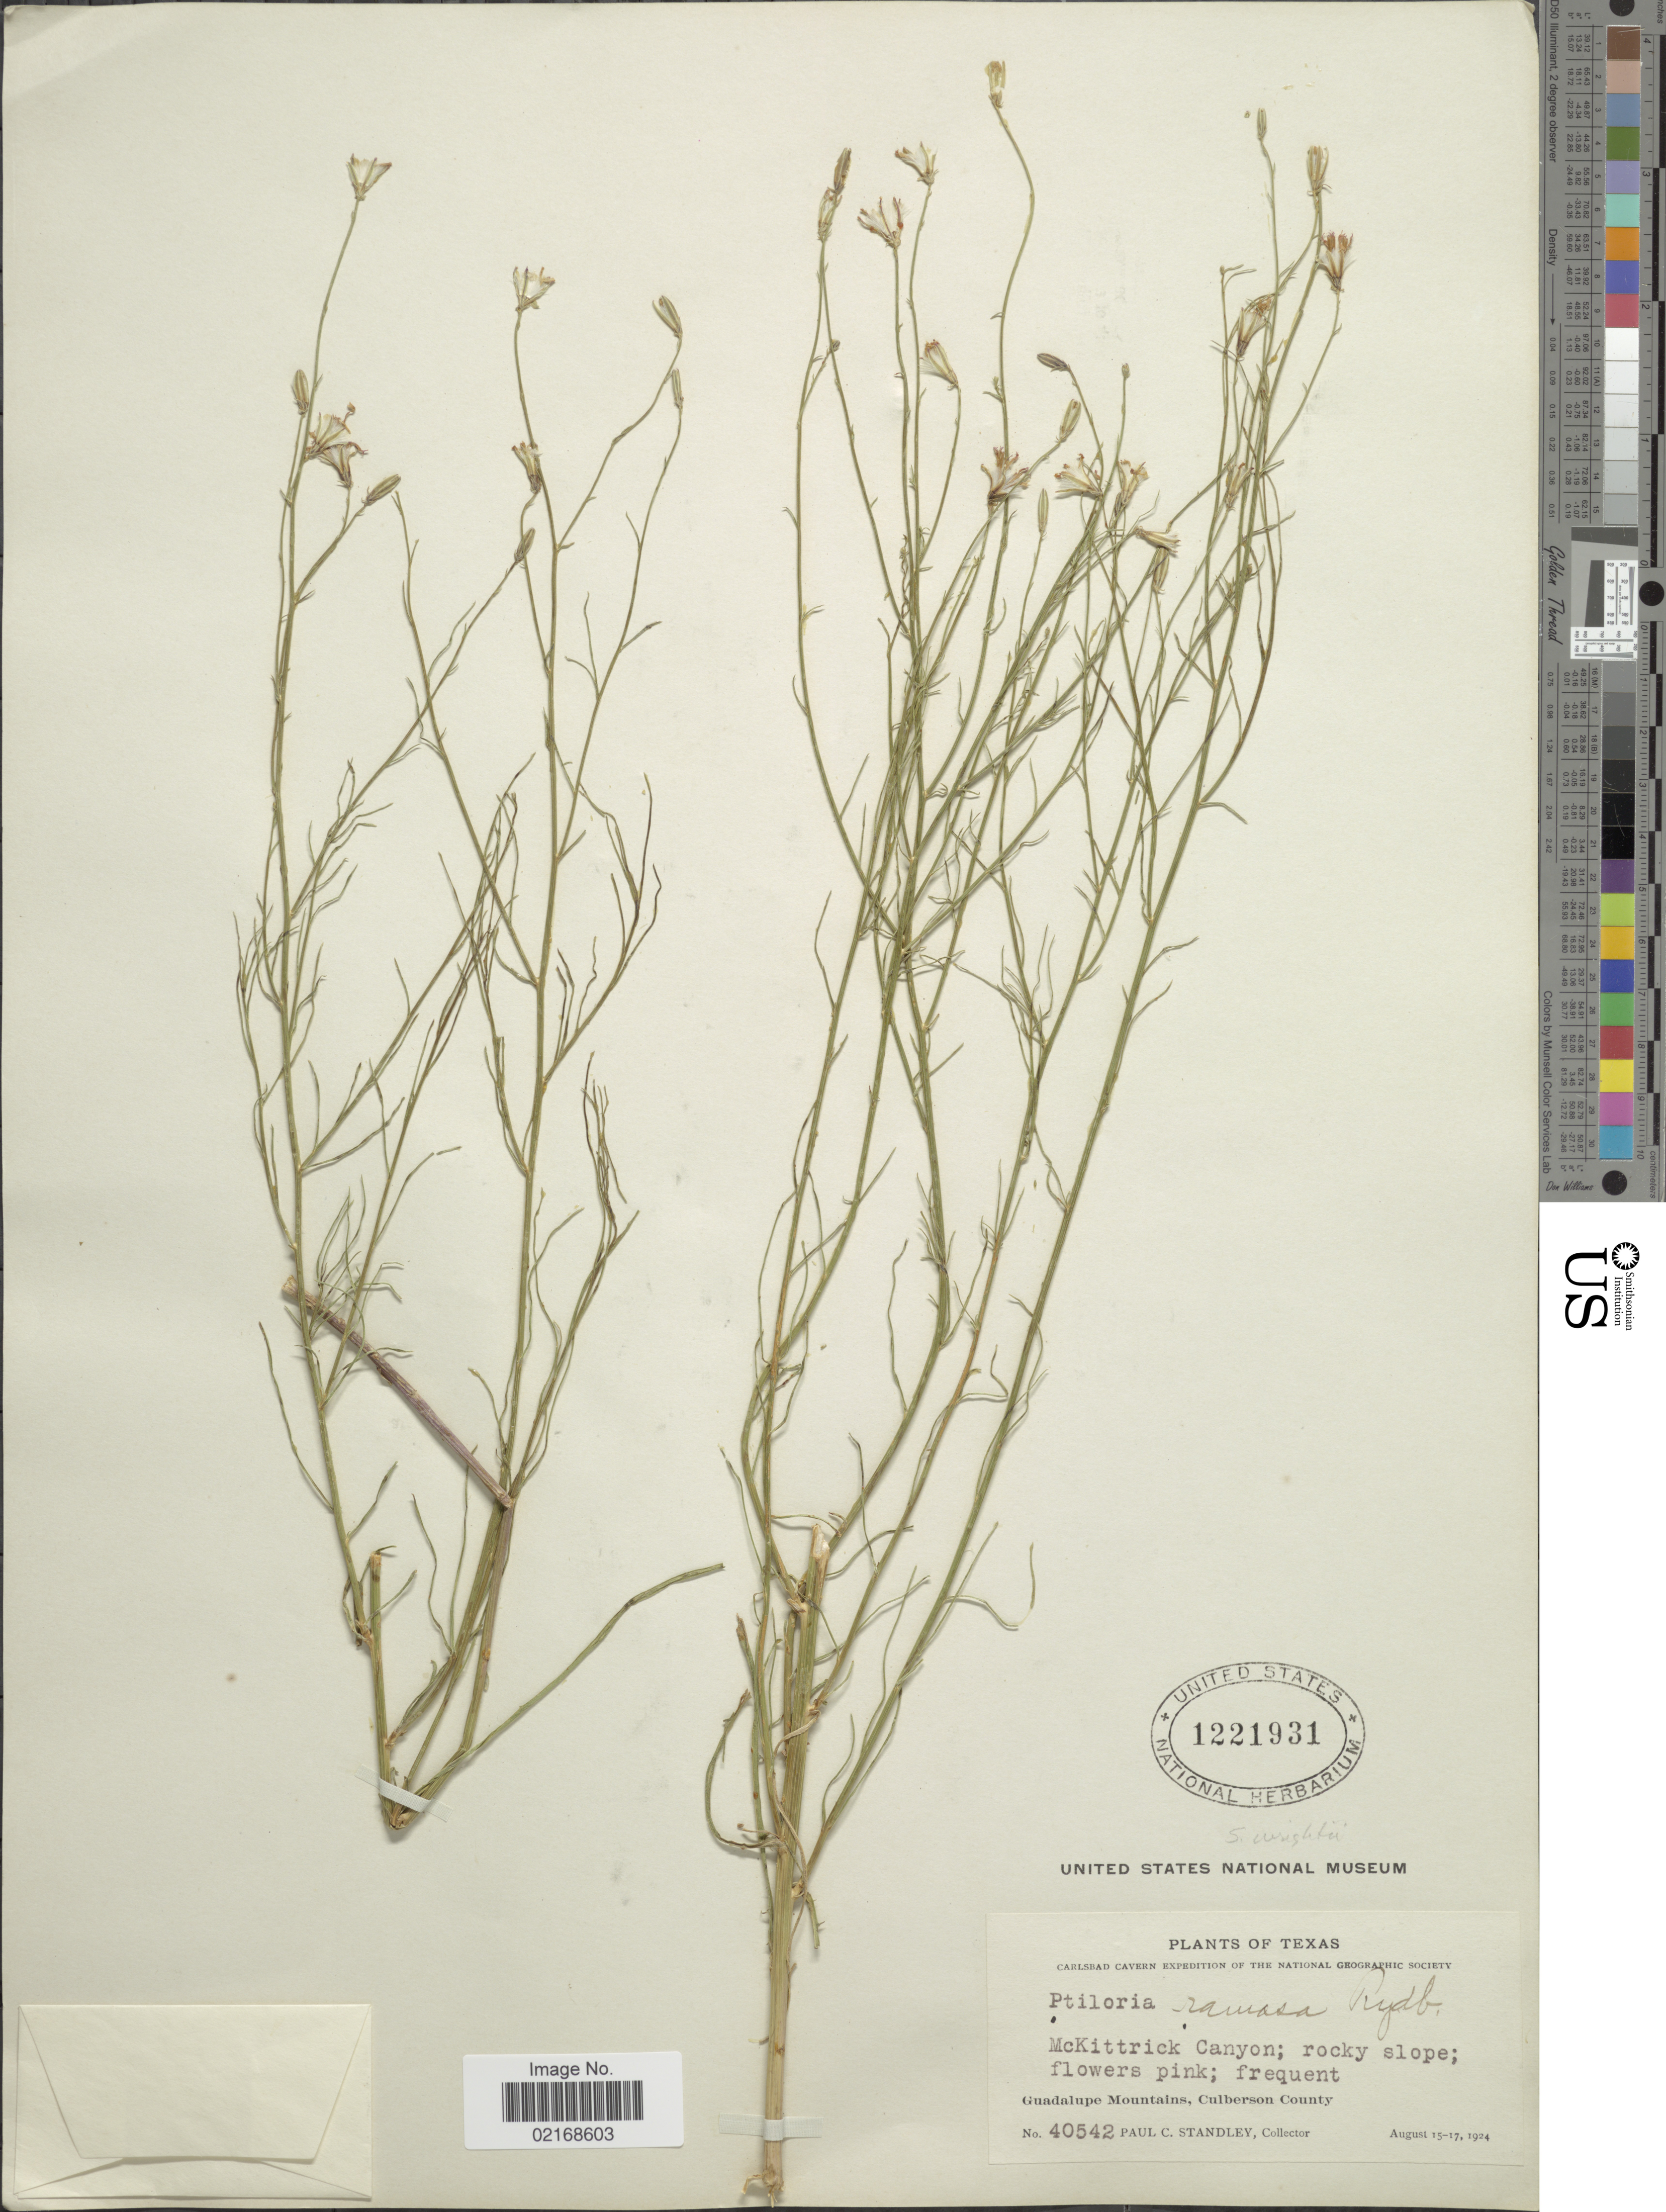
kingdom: Plantae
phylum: Tracheophyta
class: Magnoliopsida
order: Asterales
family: Asteraceae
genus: Stephanomeria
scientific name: Stephanomeria tenuifolia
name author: (Torr.) H.M. Hall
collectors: P. C. Standley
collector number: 40542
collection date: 1924-08-15/1924-08-17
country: United States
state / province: Texas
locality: McKittrick Canyon, Guadalupe Mountains, Culberson County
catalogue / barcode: US 1221931